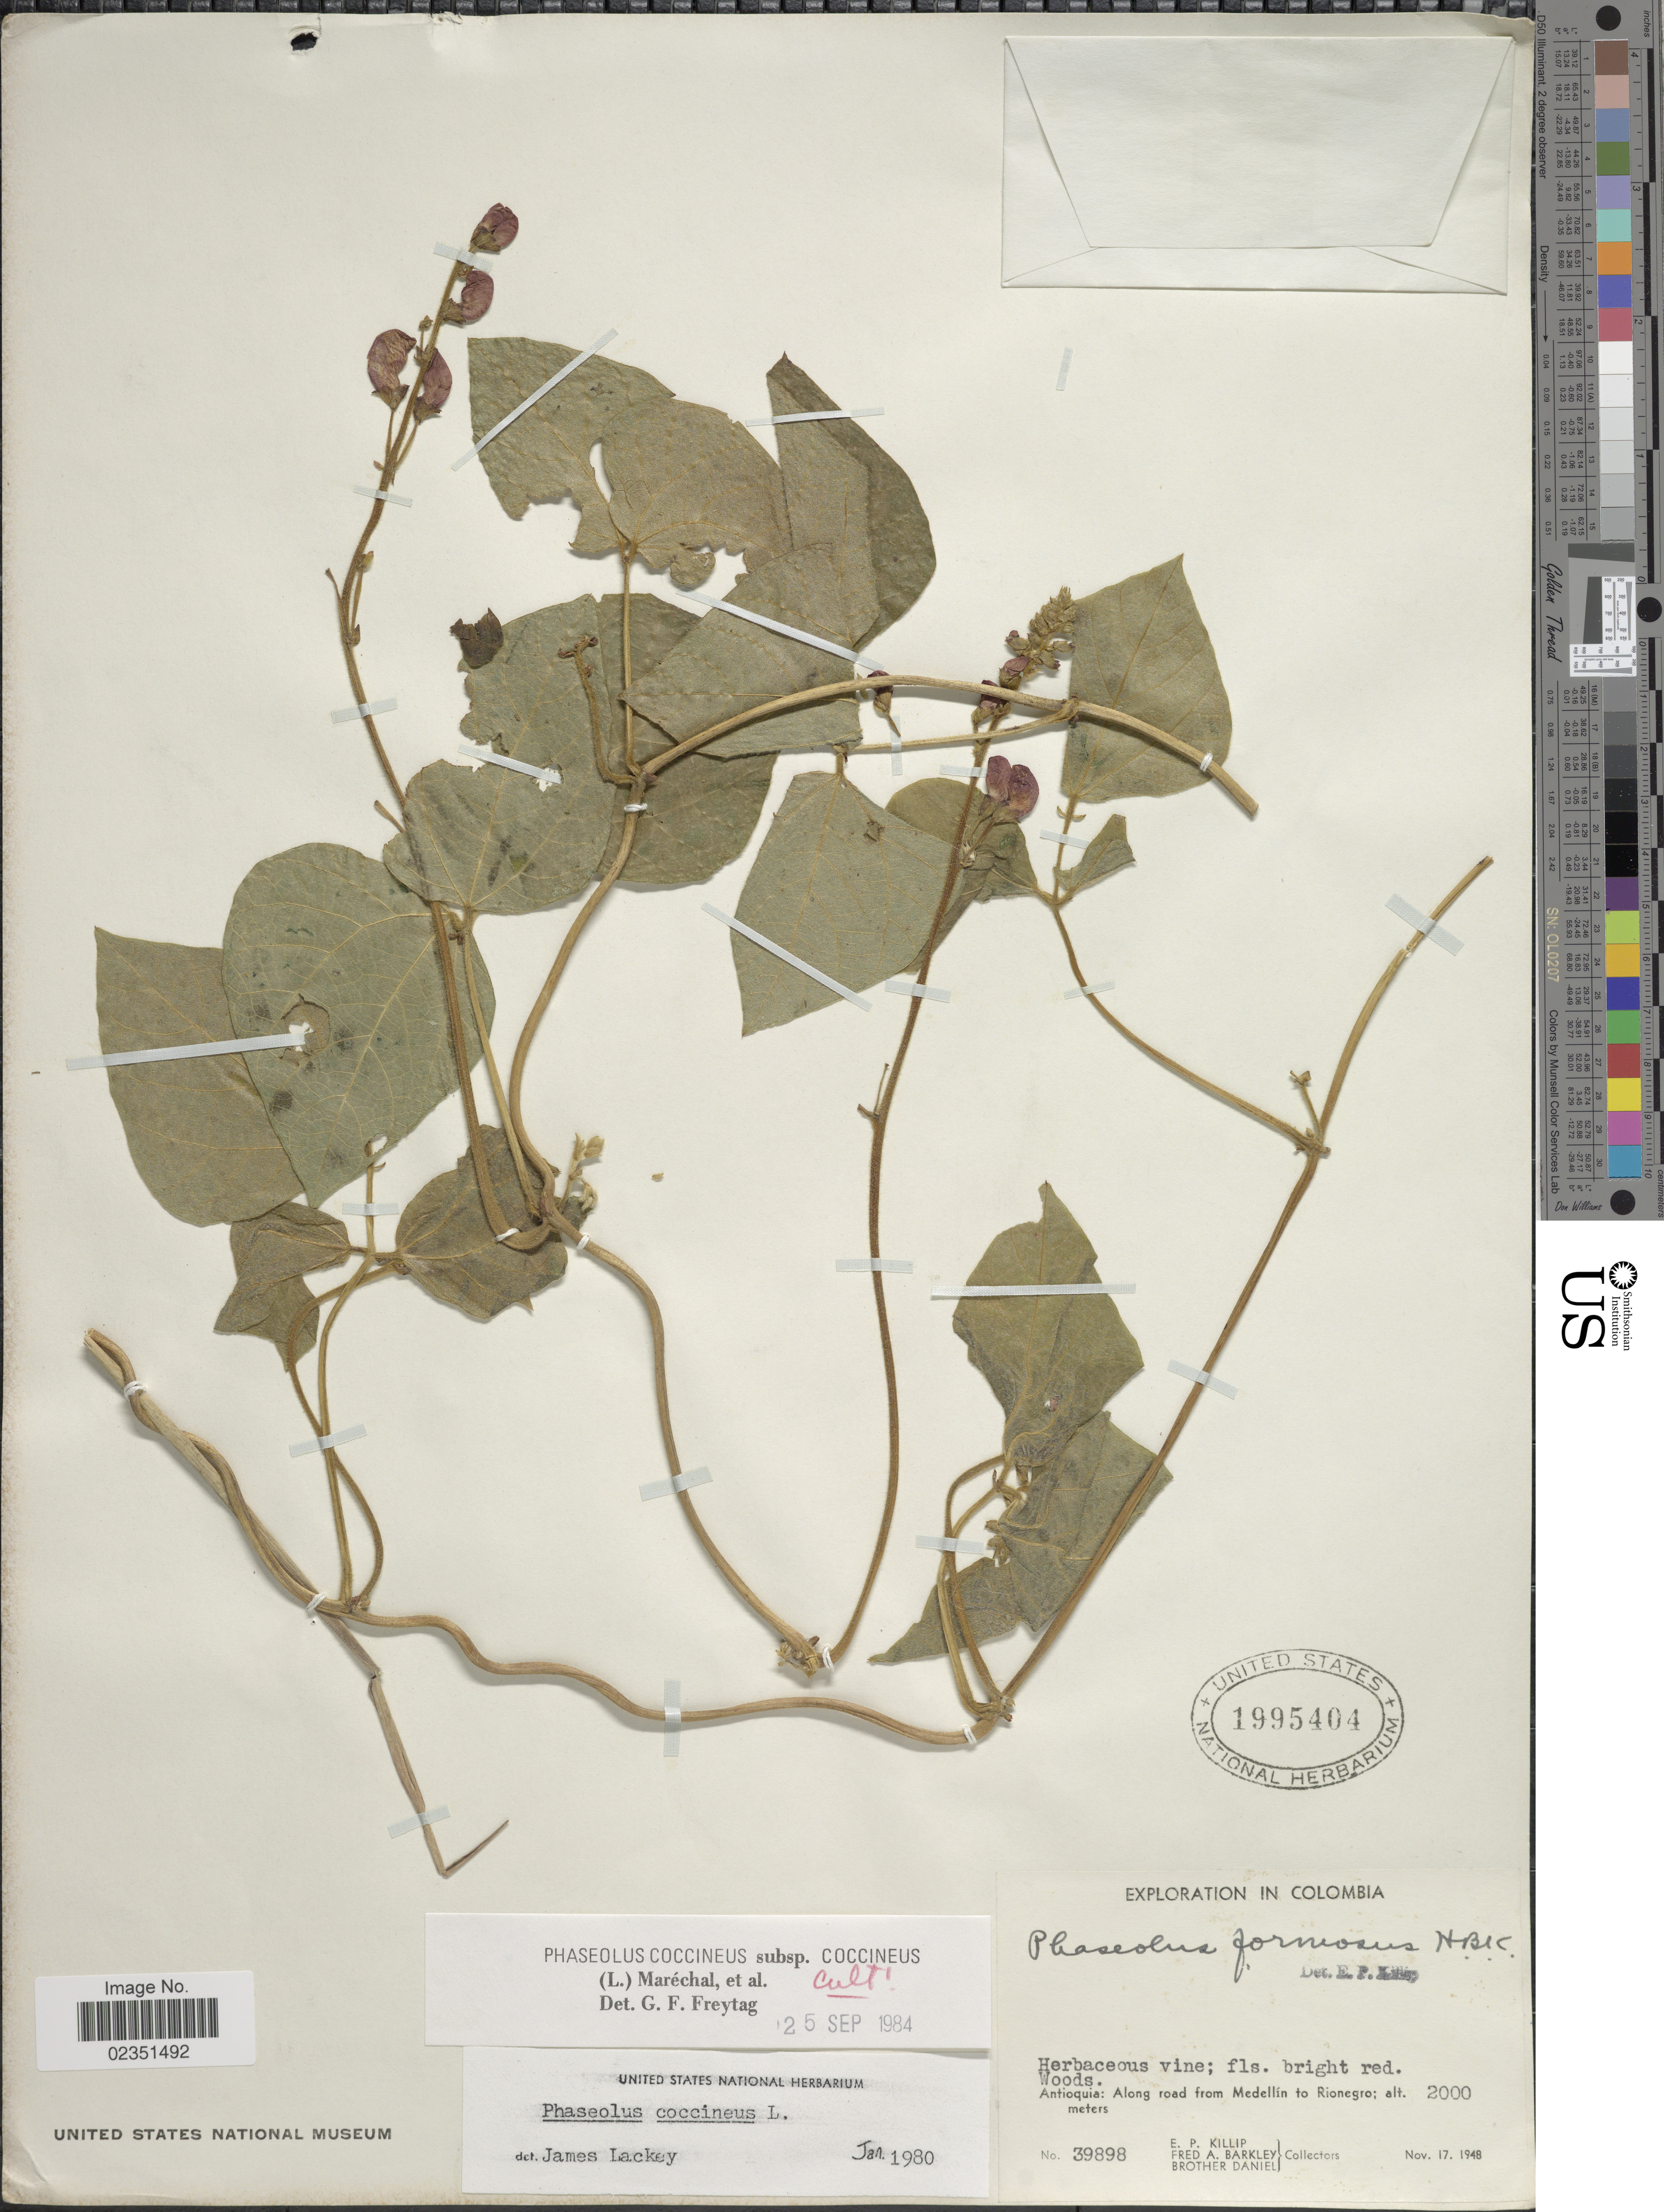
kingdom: Plantae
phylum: Tracheophyta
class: Magnoliopsida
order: Fabales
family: Fabaceae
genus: Phaseolus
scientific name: Phaseolus coccineus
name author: L.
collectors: E. P. Killip, F. A. Barkley & Bro. Daniel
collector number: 39898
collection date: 1948-11-17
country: Colombia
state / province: Antioquia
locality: Along road from Medellin to Rionegro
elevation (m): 2000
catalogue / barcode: US 1995404